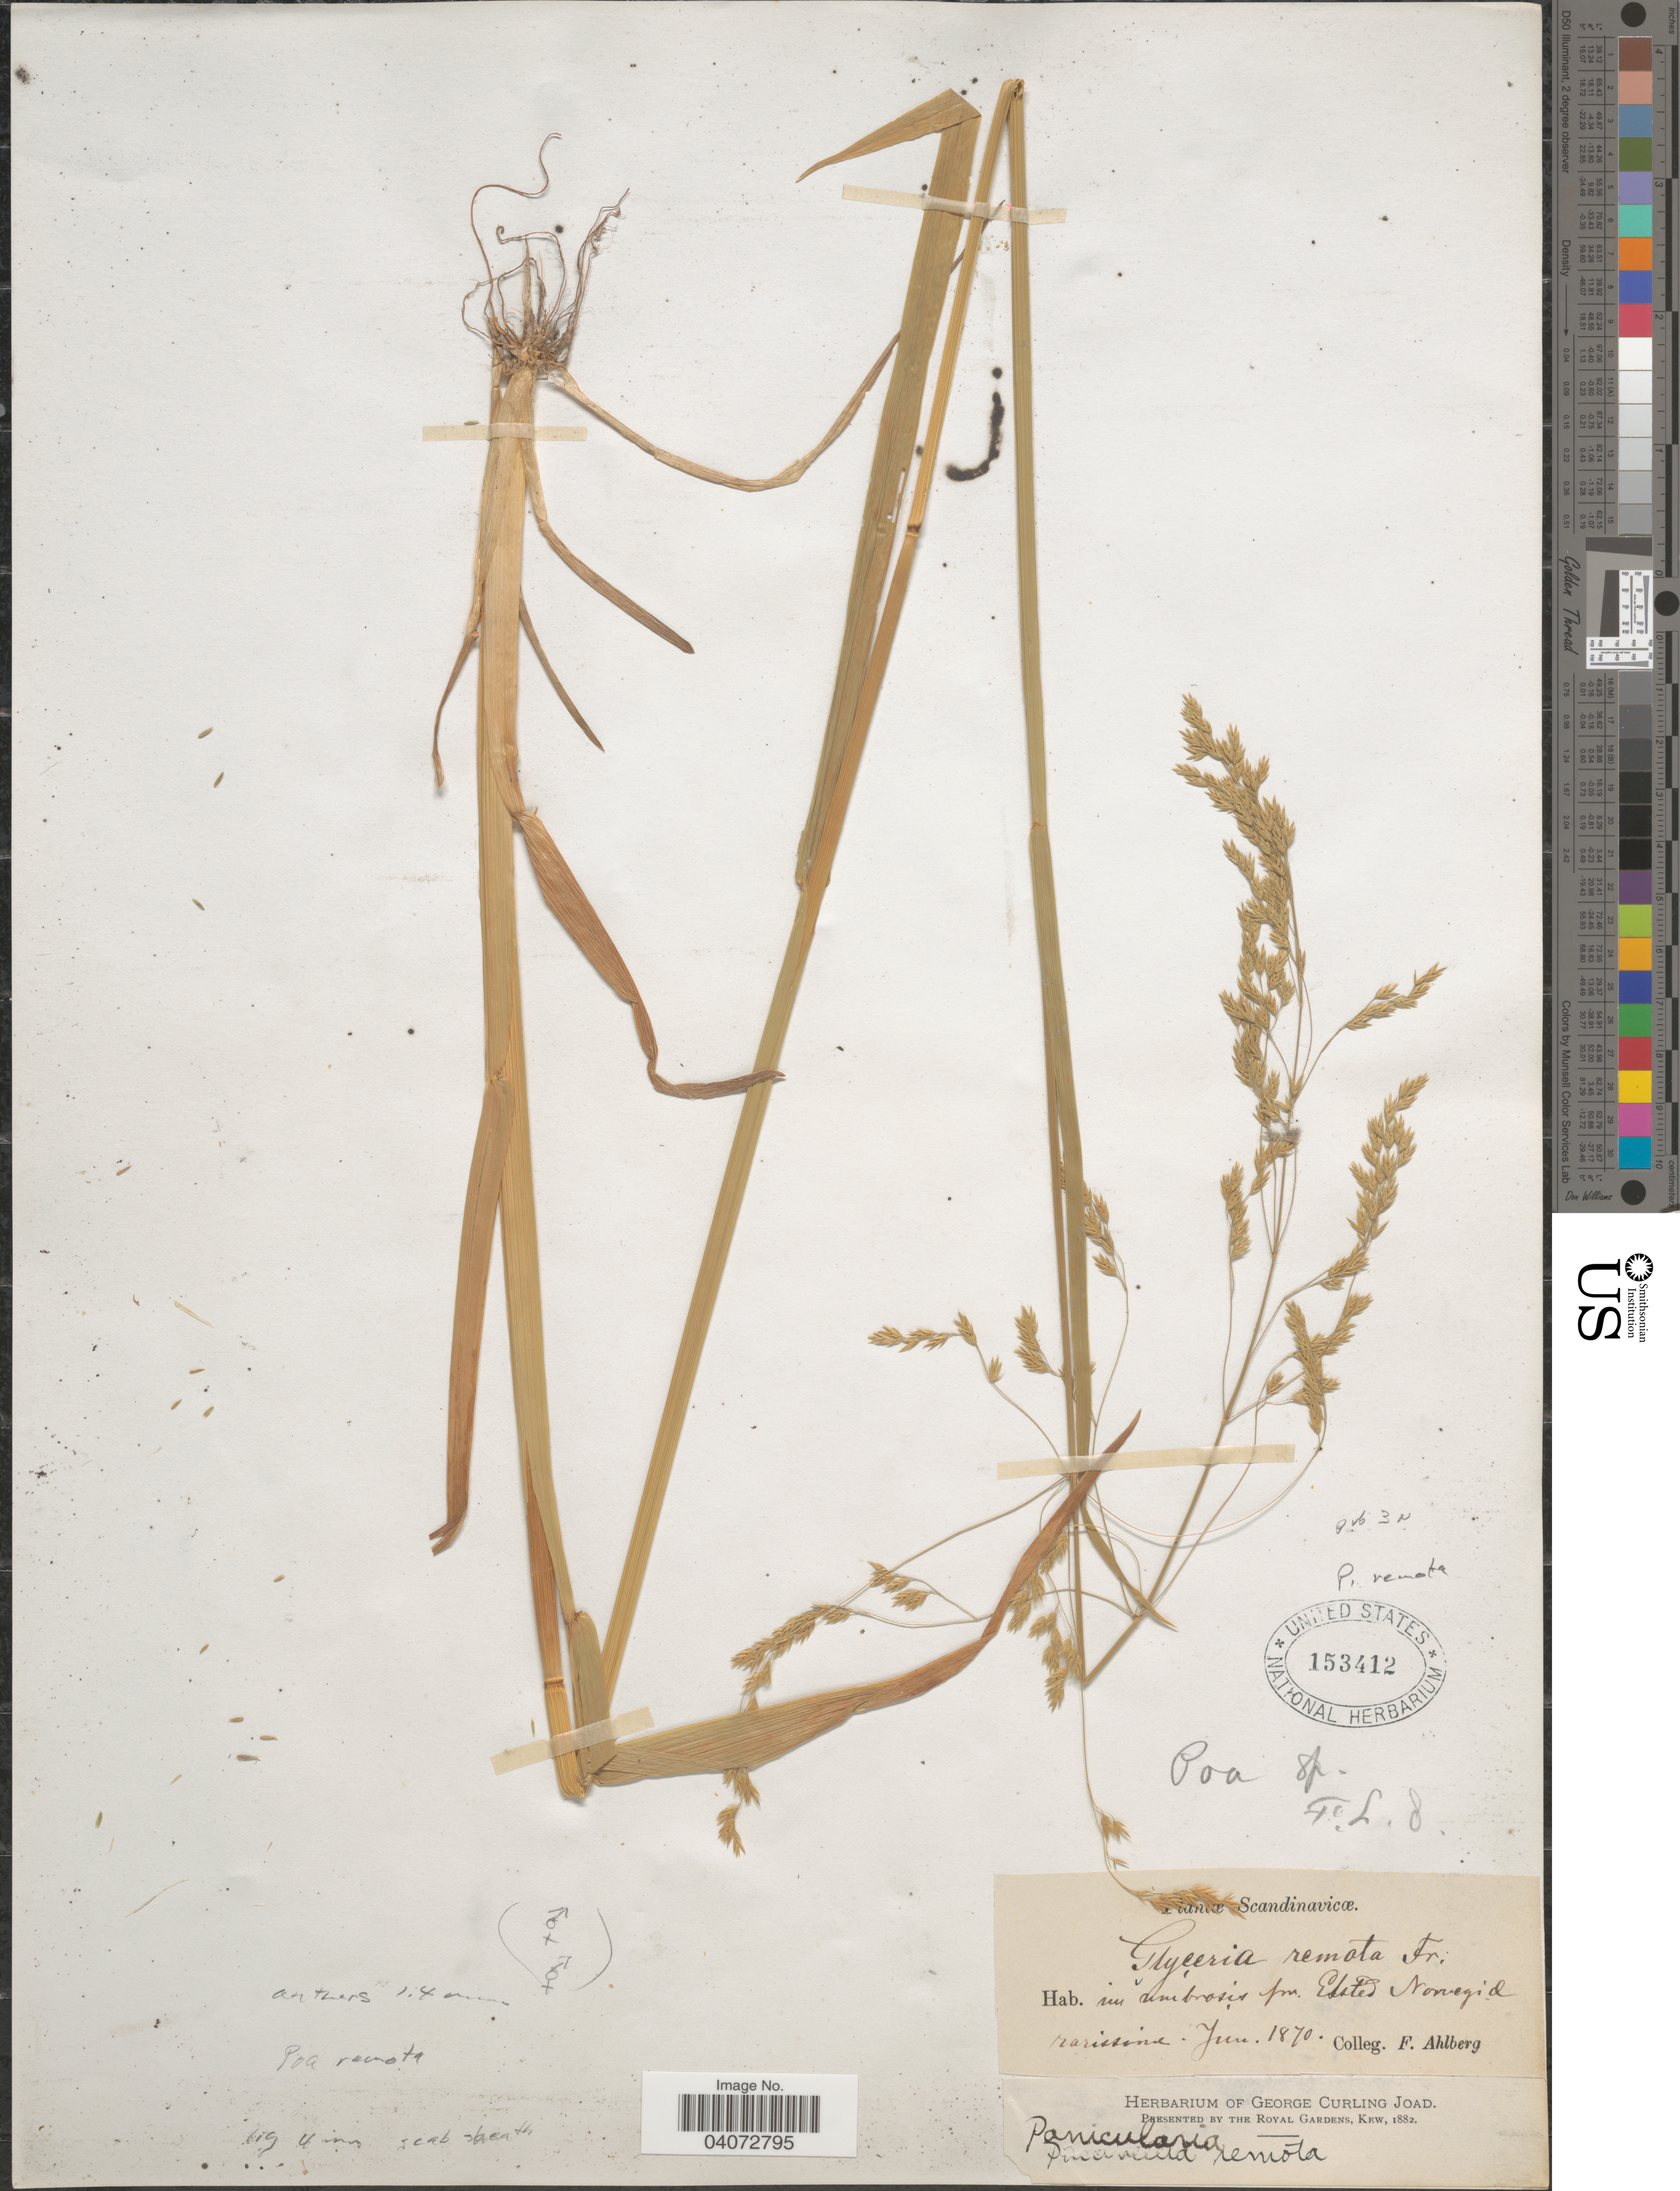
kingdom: Plantae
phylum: Tracheophyta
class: Liliopsida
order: Poales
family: Poaceae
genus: Poa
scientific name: Poa remota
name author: Forselles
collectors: F. Ahlberg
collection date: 1870-06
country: Norway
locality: Scandinavicæ. Im umbrosis pr. Elstad Norvegiae rarissime.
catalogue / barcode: US 153412